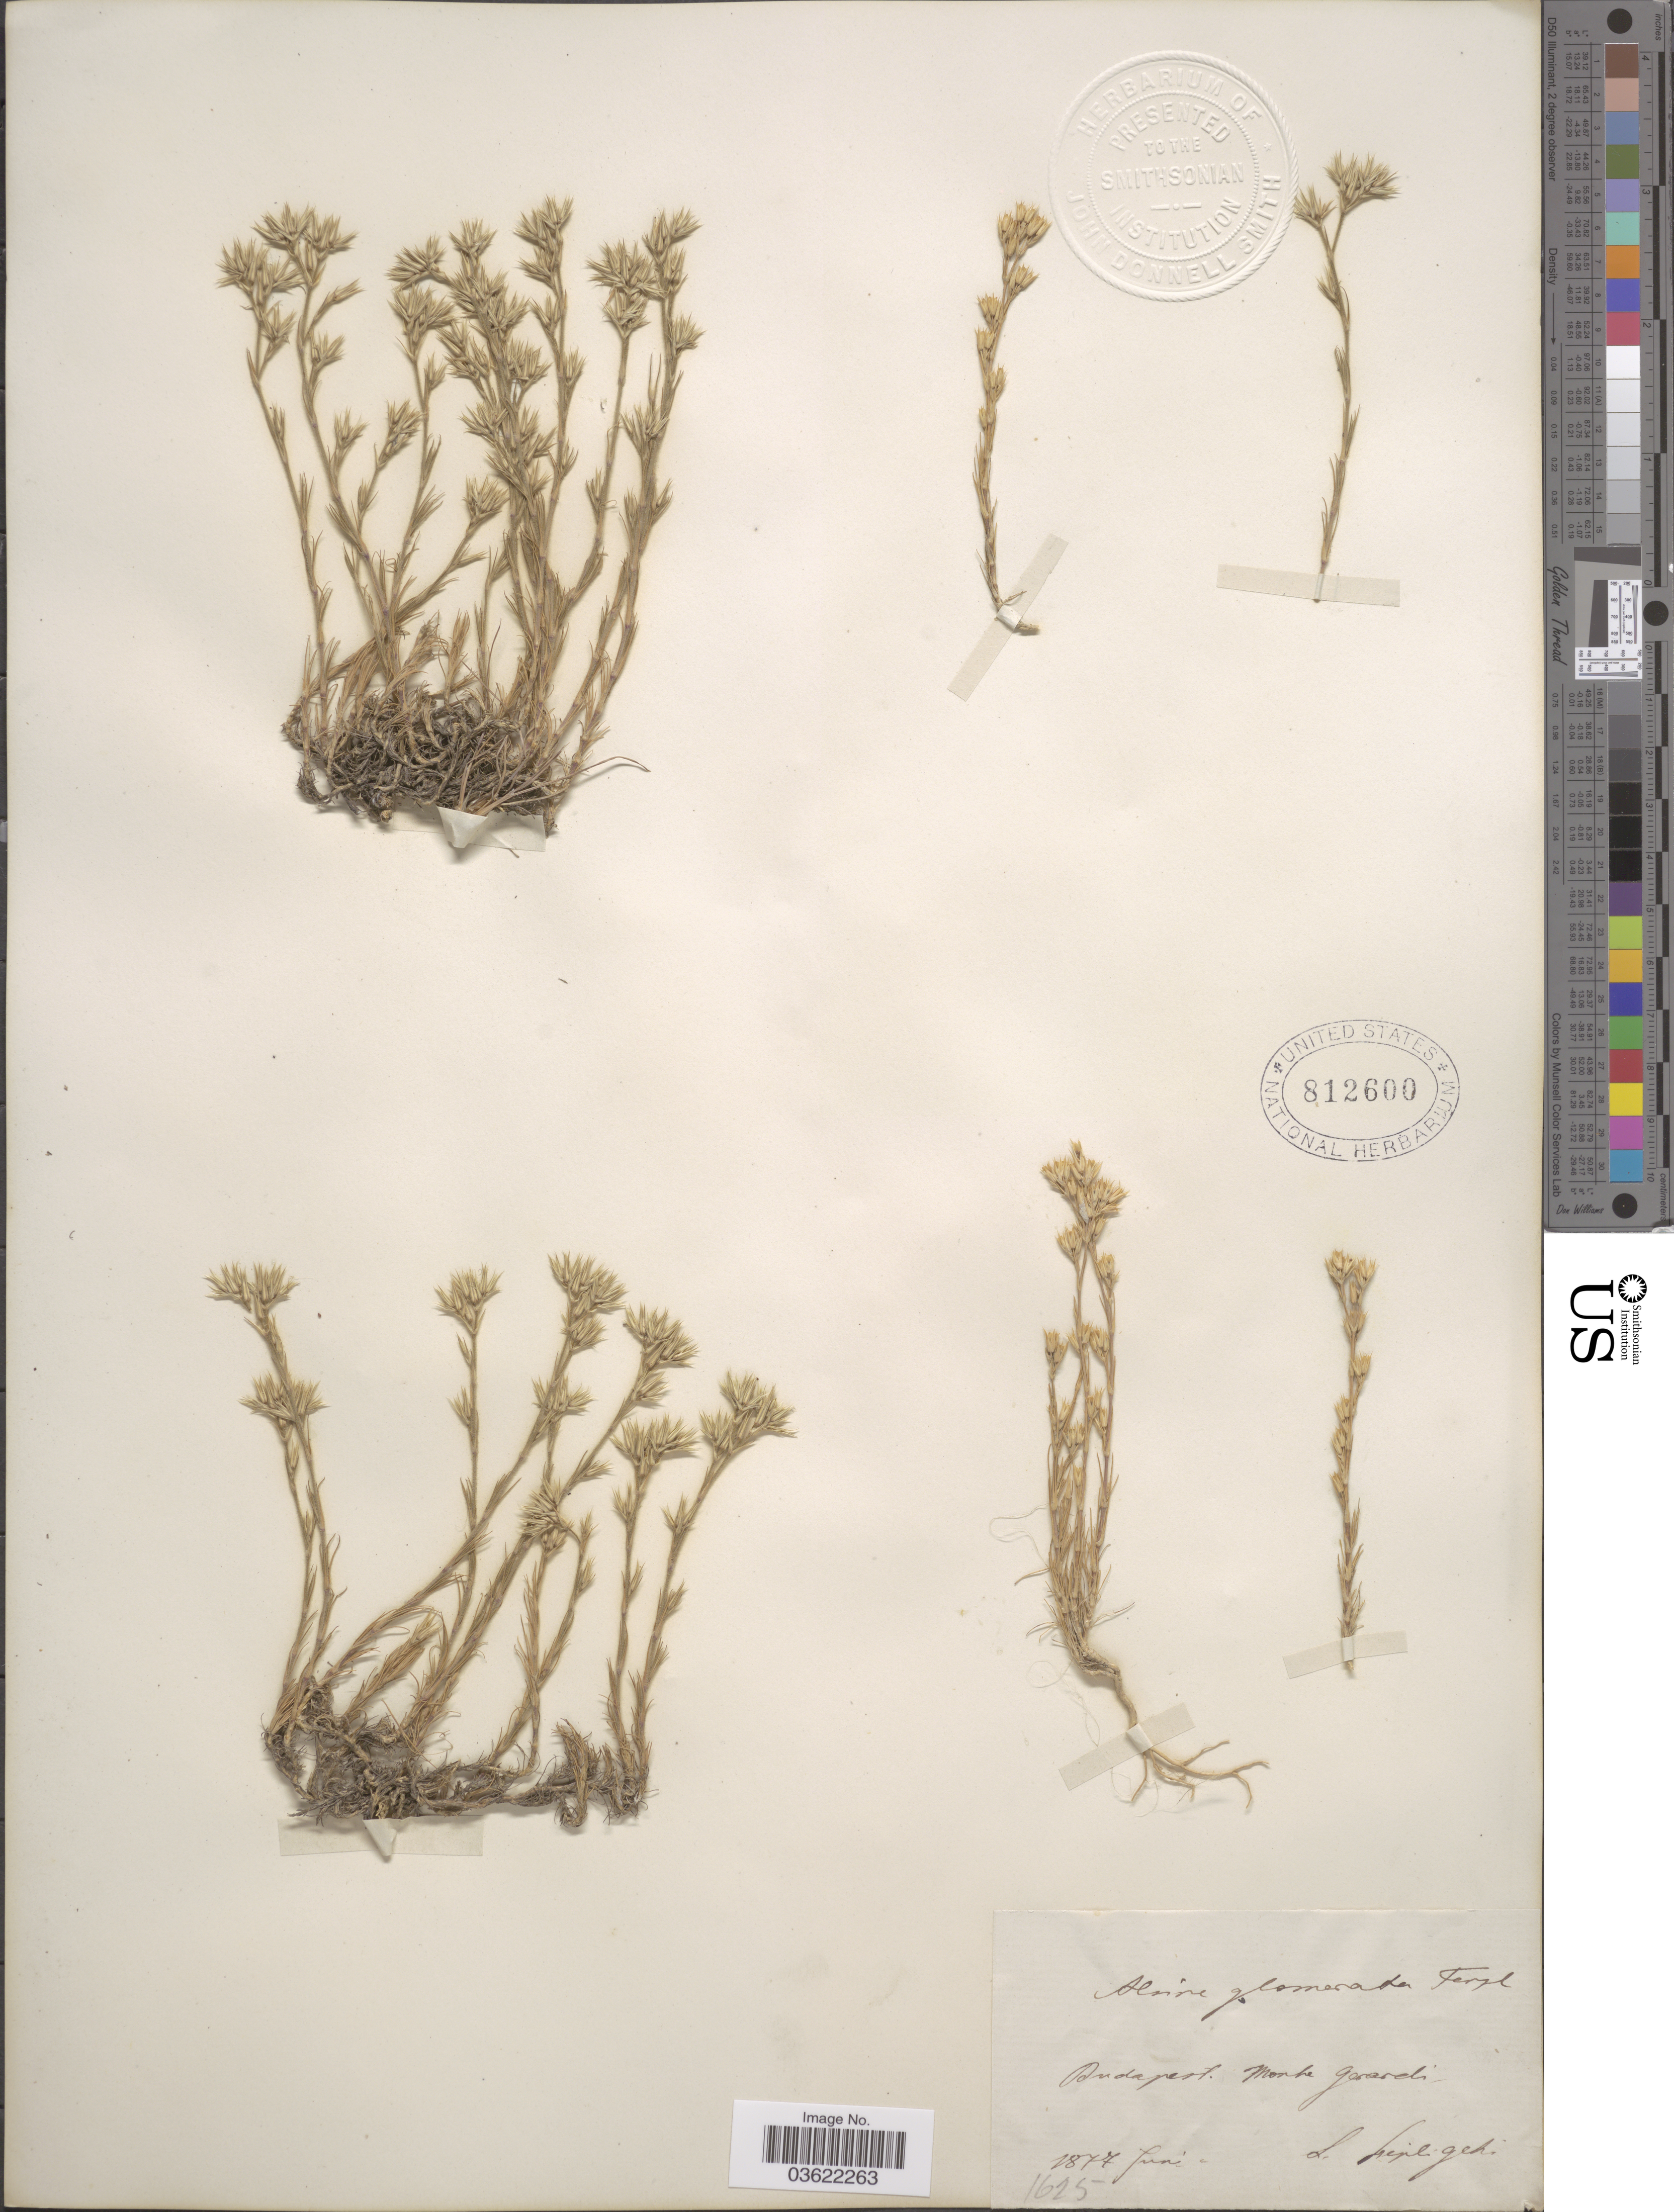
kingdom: Plantae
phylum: Tracheophyta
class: Magnoliopsida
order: Caryophyllales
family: Caryophyllaceae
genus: Arenaria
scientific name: Arenaria glomerata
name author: M. Bieb.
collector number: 1625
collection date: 1877-06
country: Hungary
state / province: Budapest, Capital District of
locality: Monte Gerardi. [interpreted]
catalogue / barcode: US 812600